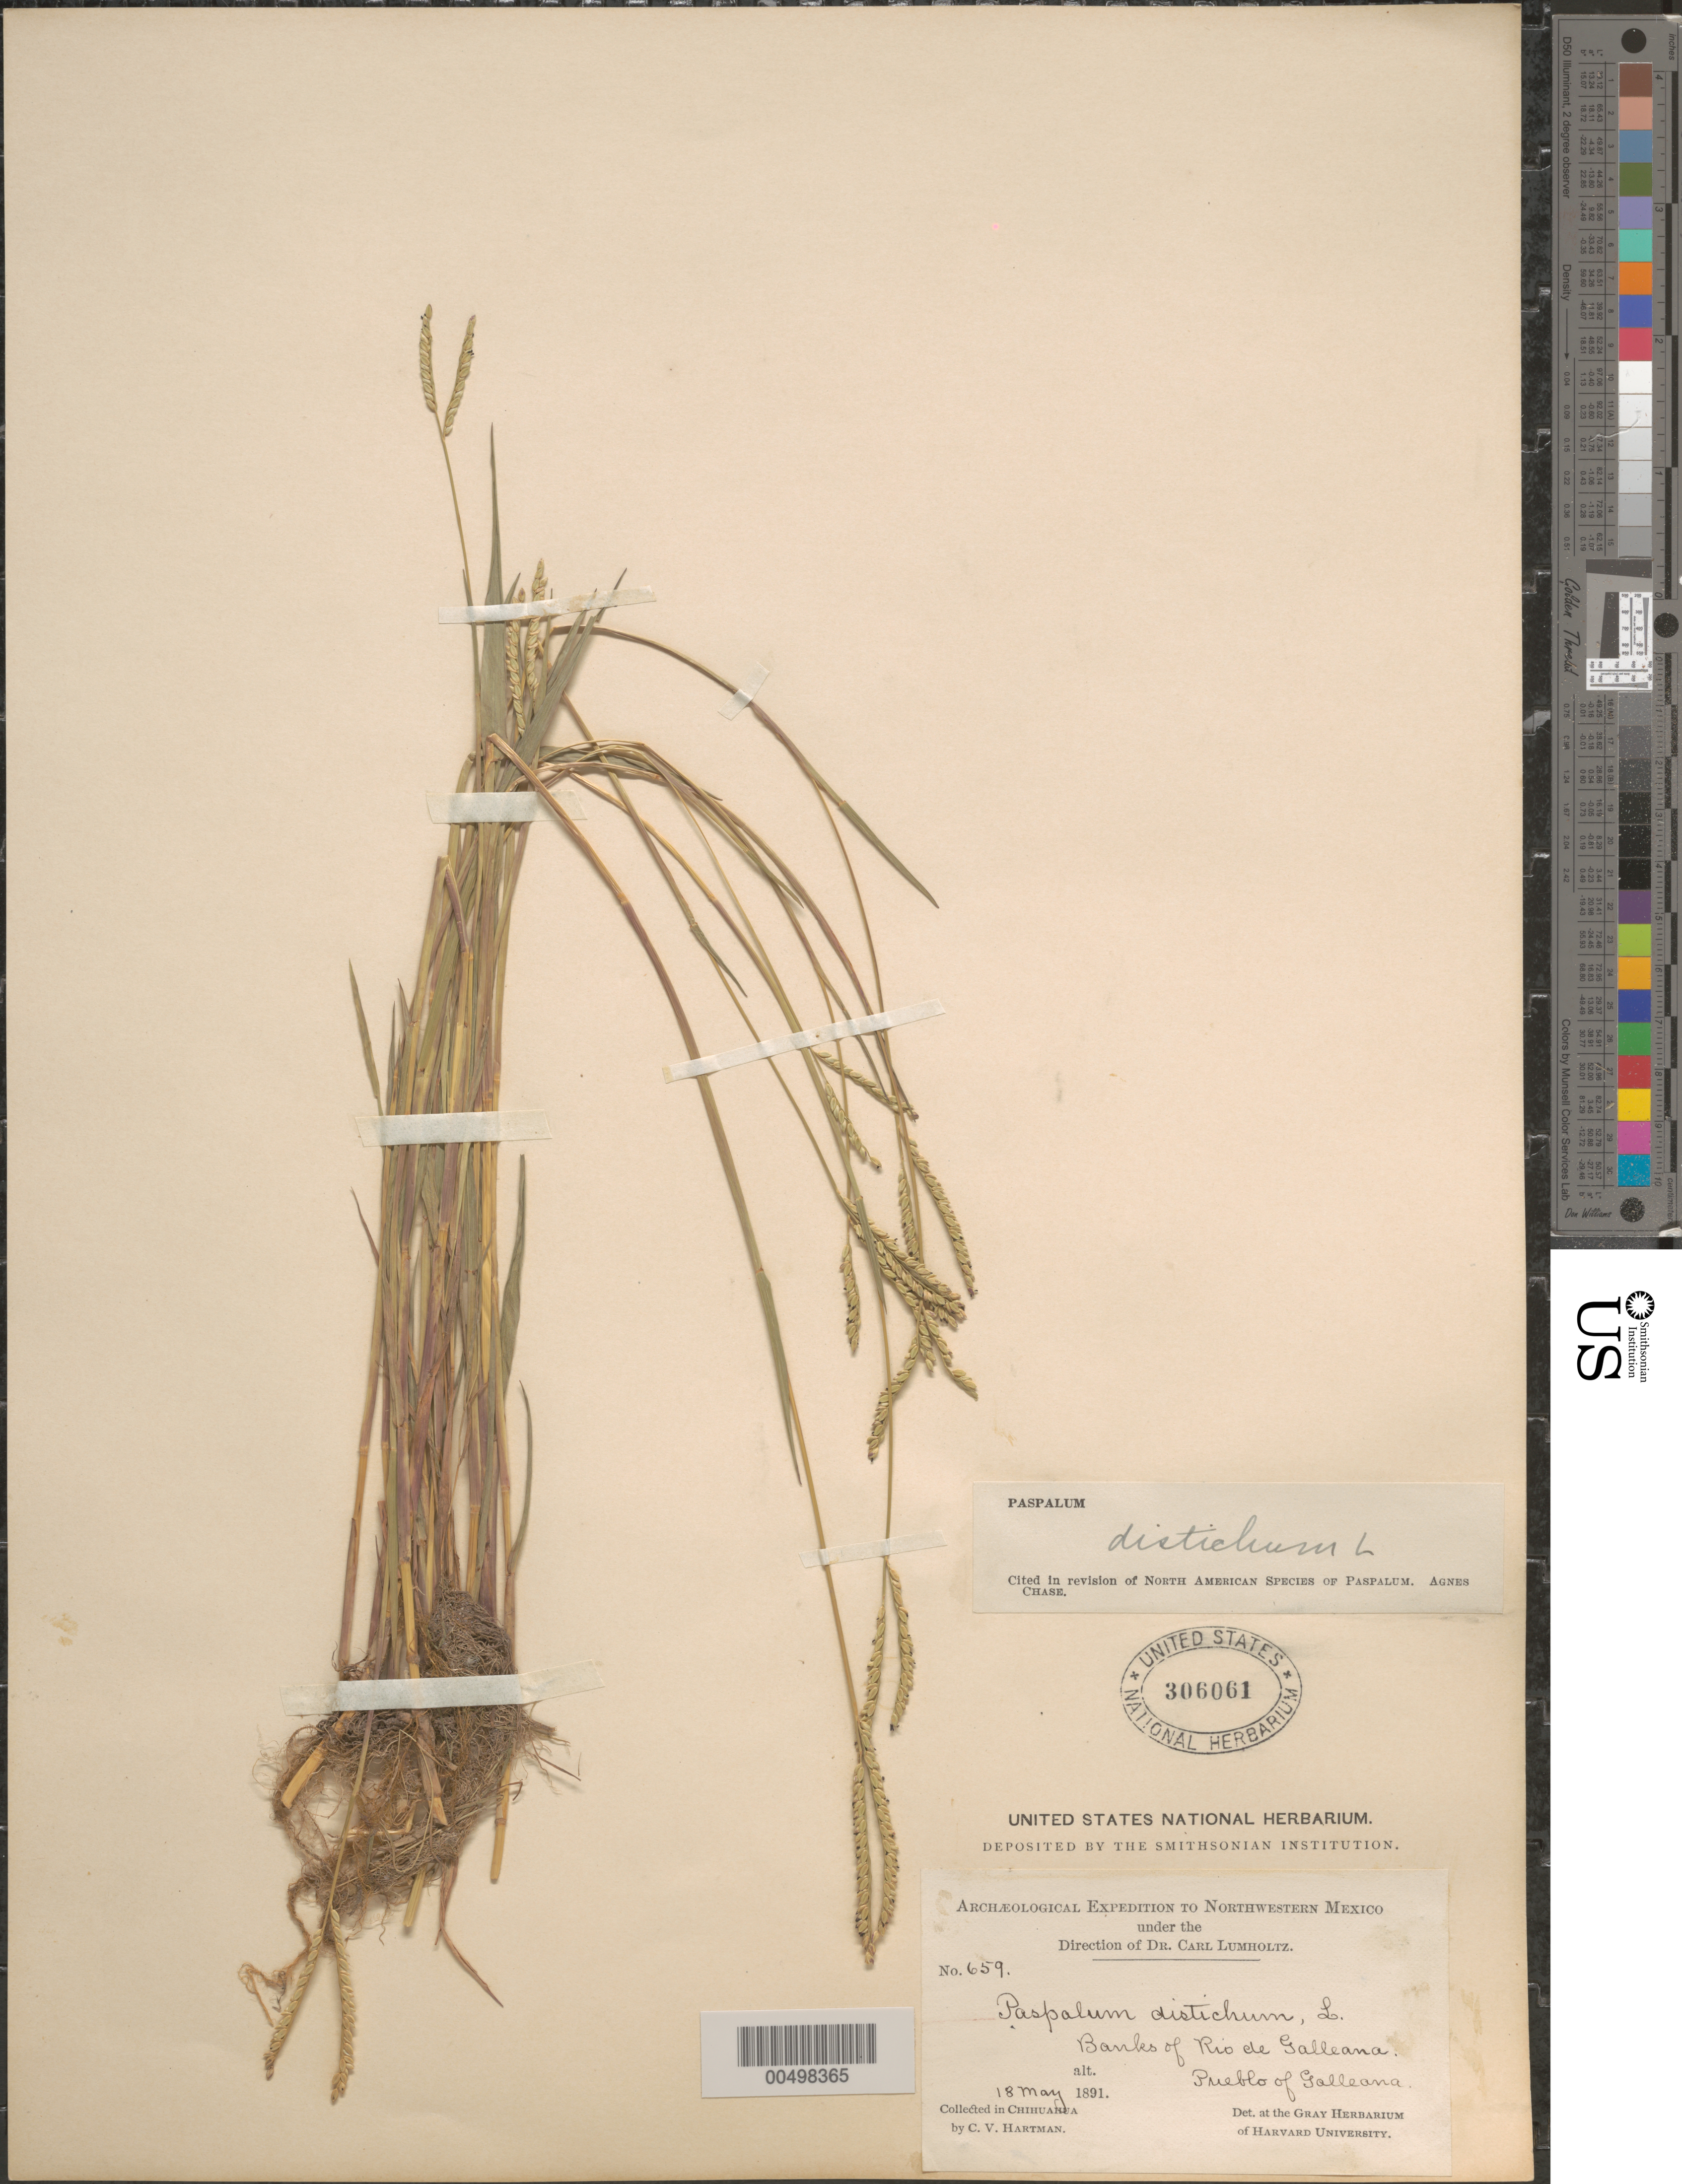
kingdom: Plantae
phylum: Tracheophyta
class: Liliopsida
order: Poales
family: Poaceae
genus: Paspalum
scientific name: Paspalum paspaloides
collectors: C. V. Hartman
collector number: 659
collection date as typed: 18 May 1891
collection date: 1891-05-18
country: Mexico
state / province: Chihuahua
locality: Banks of Rio de Galleana, Pueblo of Galleana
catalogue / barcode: US 306061